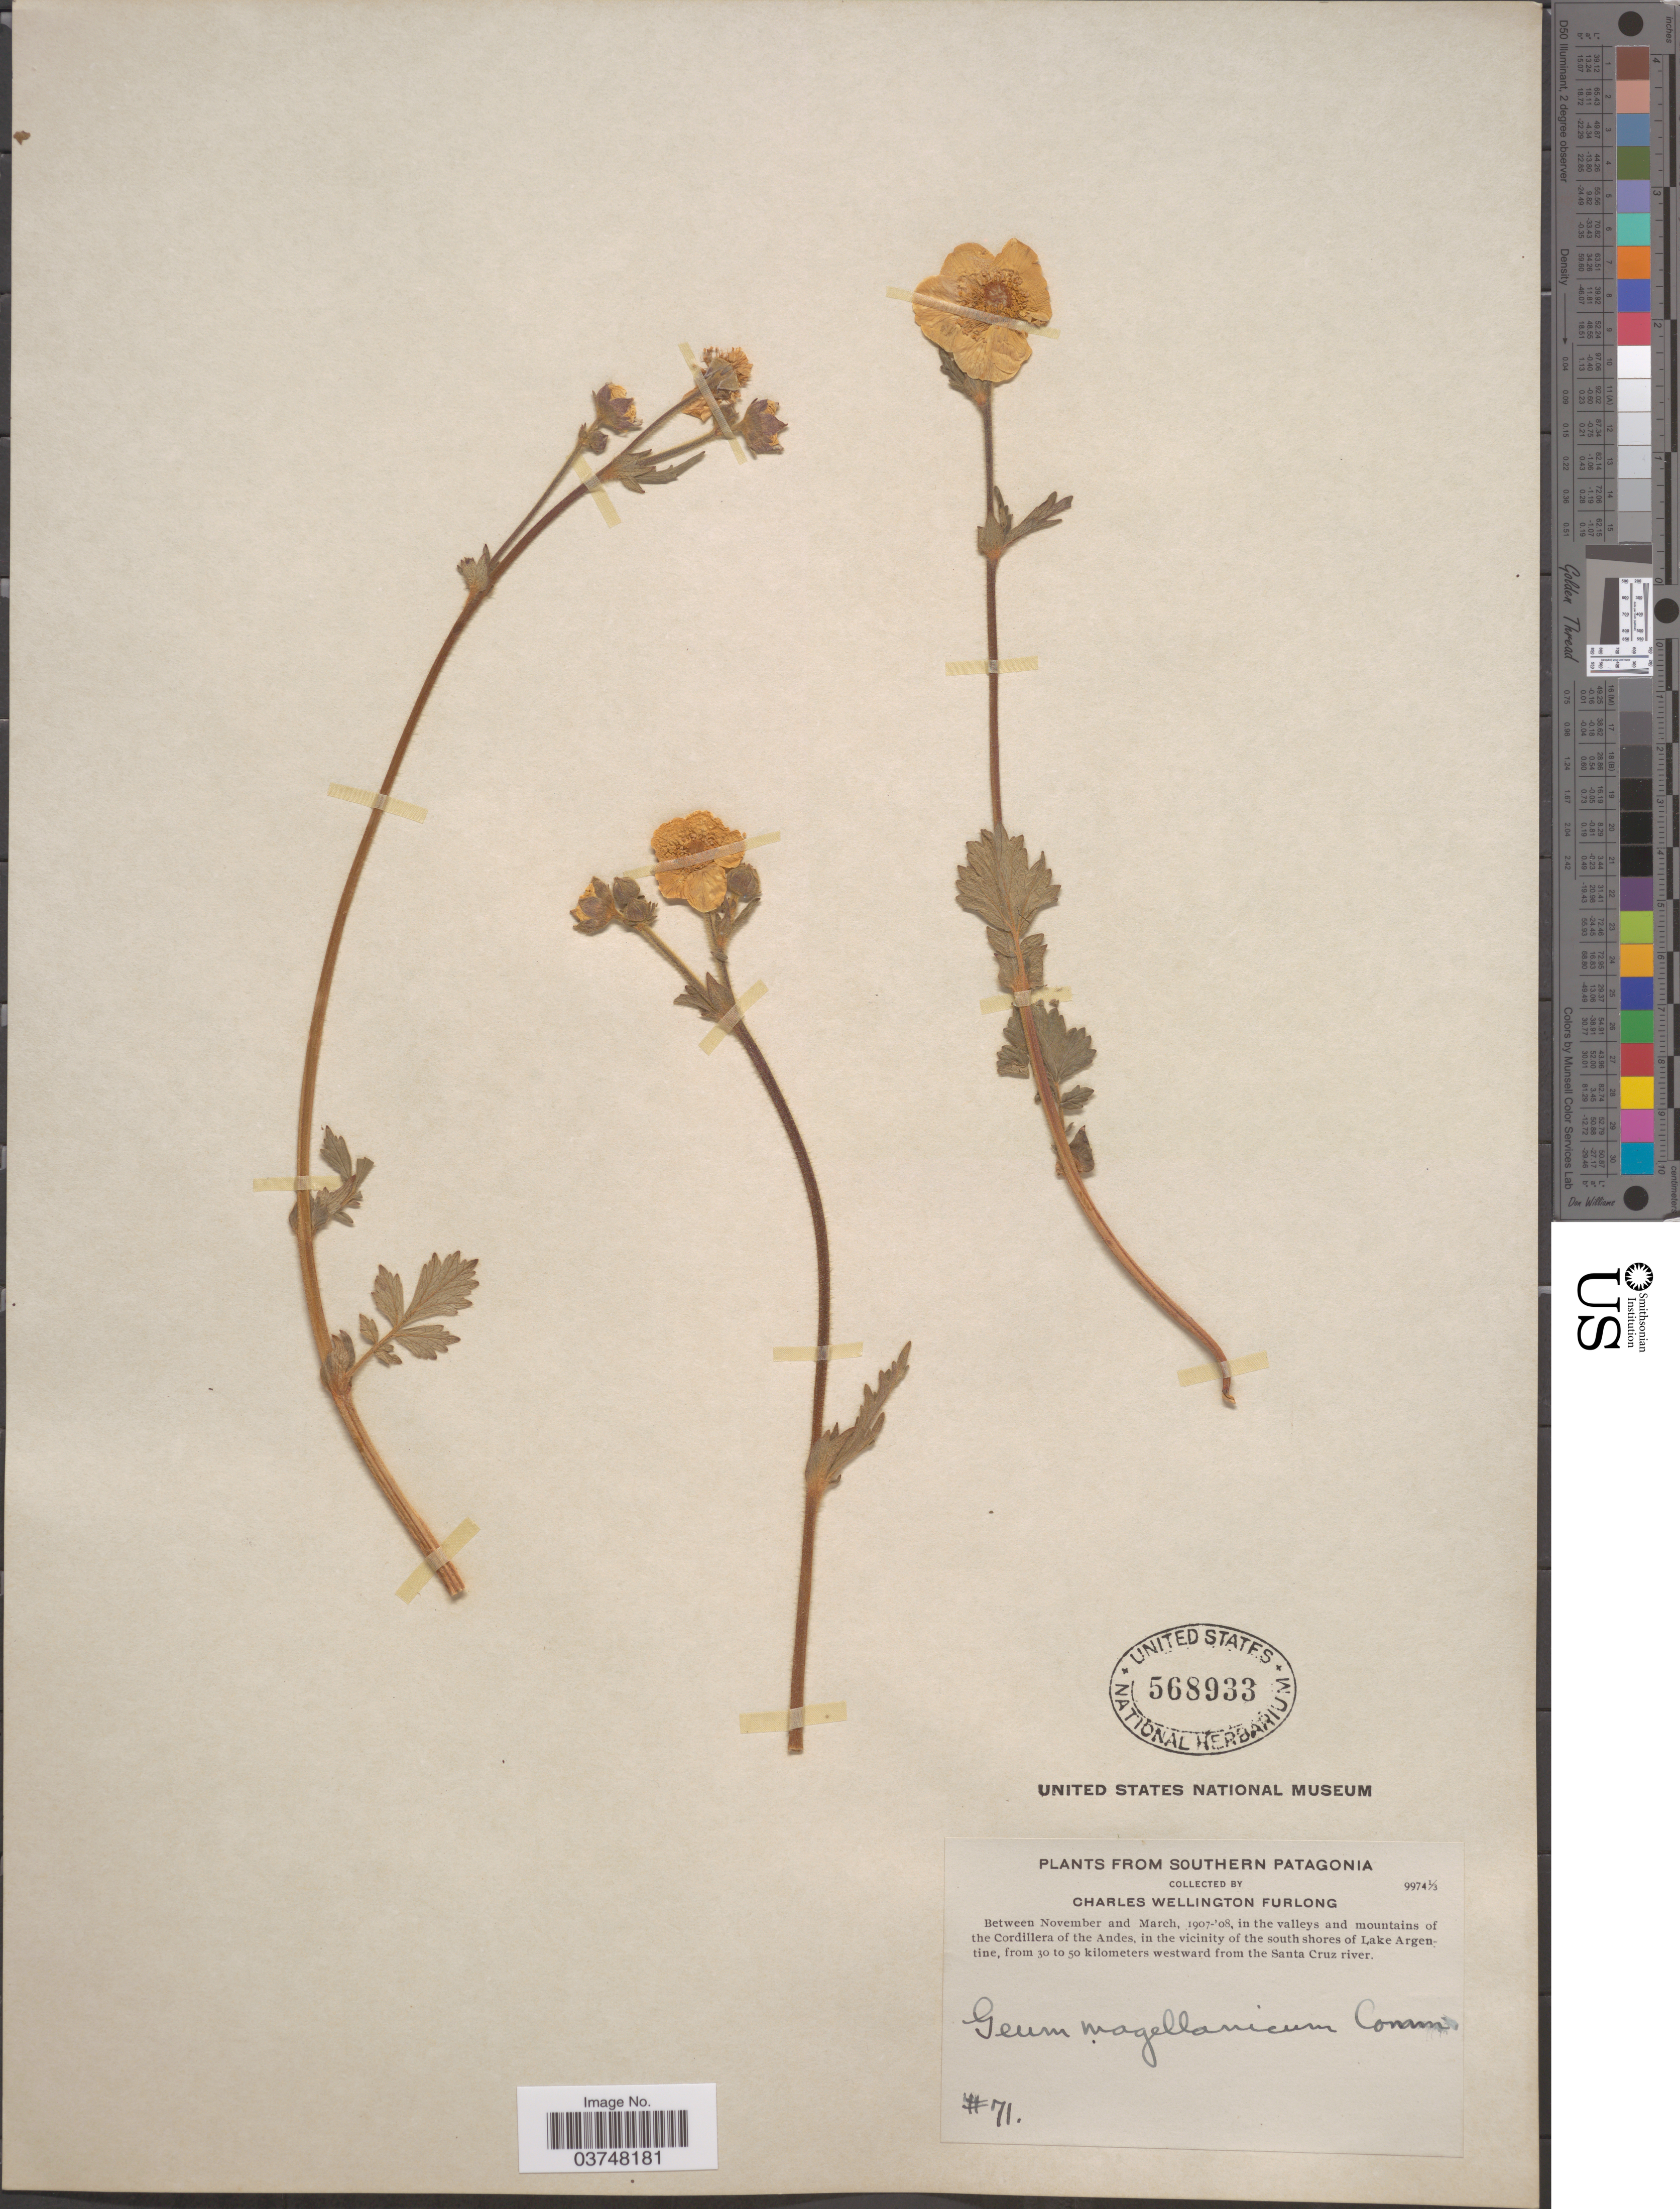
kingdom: Plantae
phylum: Tracheophyta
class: Magnoliopsida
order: Rosales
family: Rosaceae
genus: Geum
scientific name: Geum magellanicum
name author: Comm. ex Pers.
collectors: C. Furlong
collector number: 71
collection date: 1907-11/1908-03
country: Argentina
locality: Southern Patagonia. In the valleys and mountains of the Cordillera of the Andes, in the vicinity of the south shores of Lake Argentine, from 30 to 50 kilometers westward from the Santa Cruz river.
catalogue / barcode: US 568933